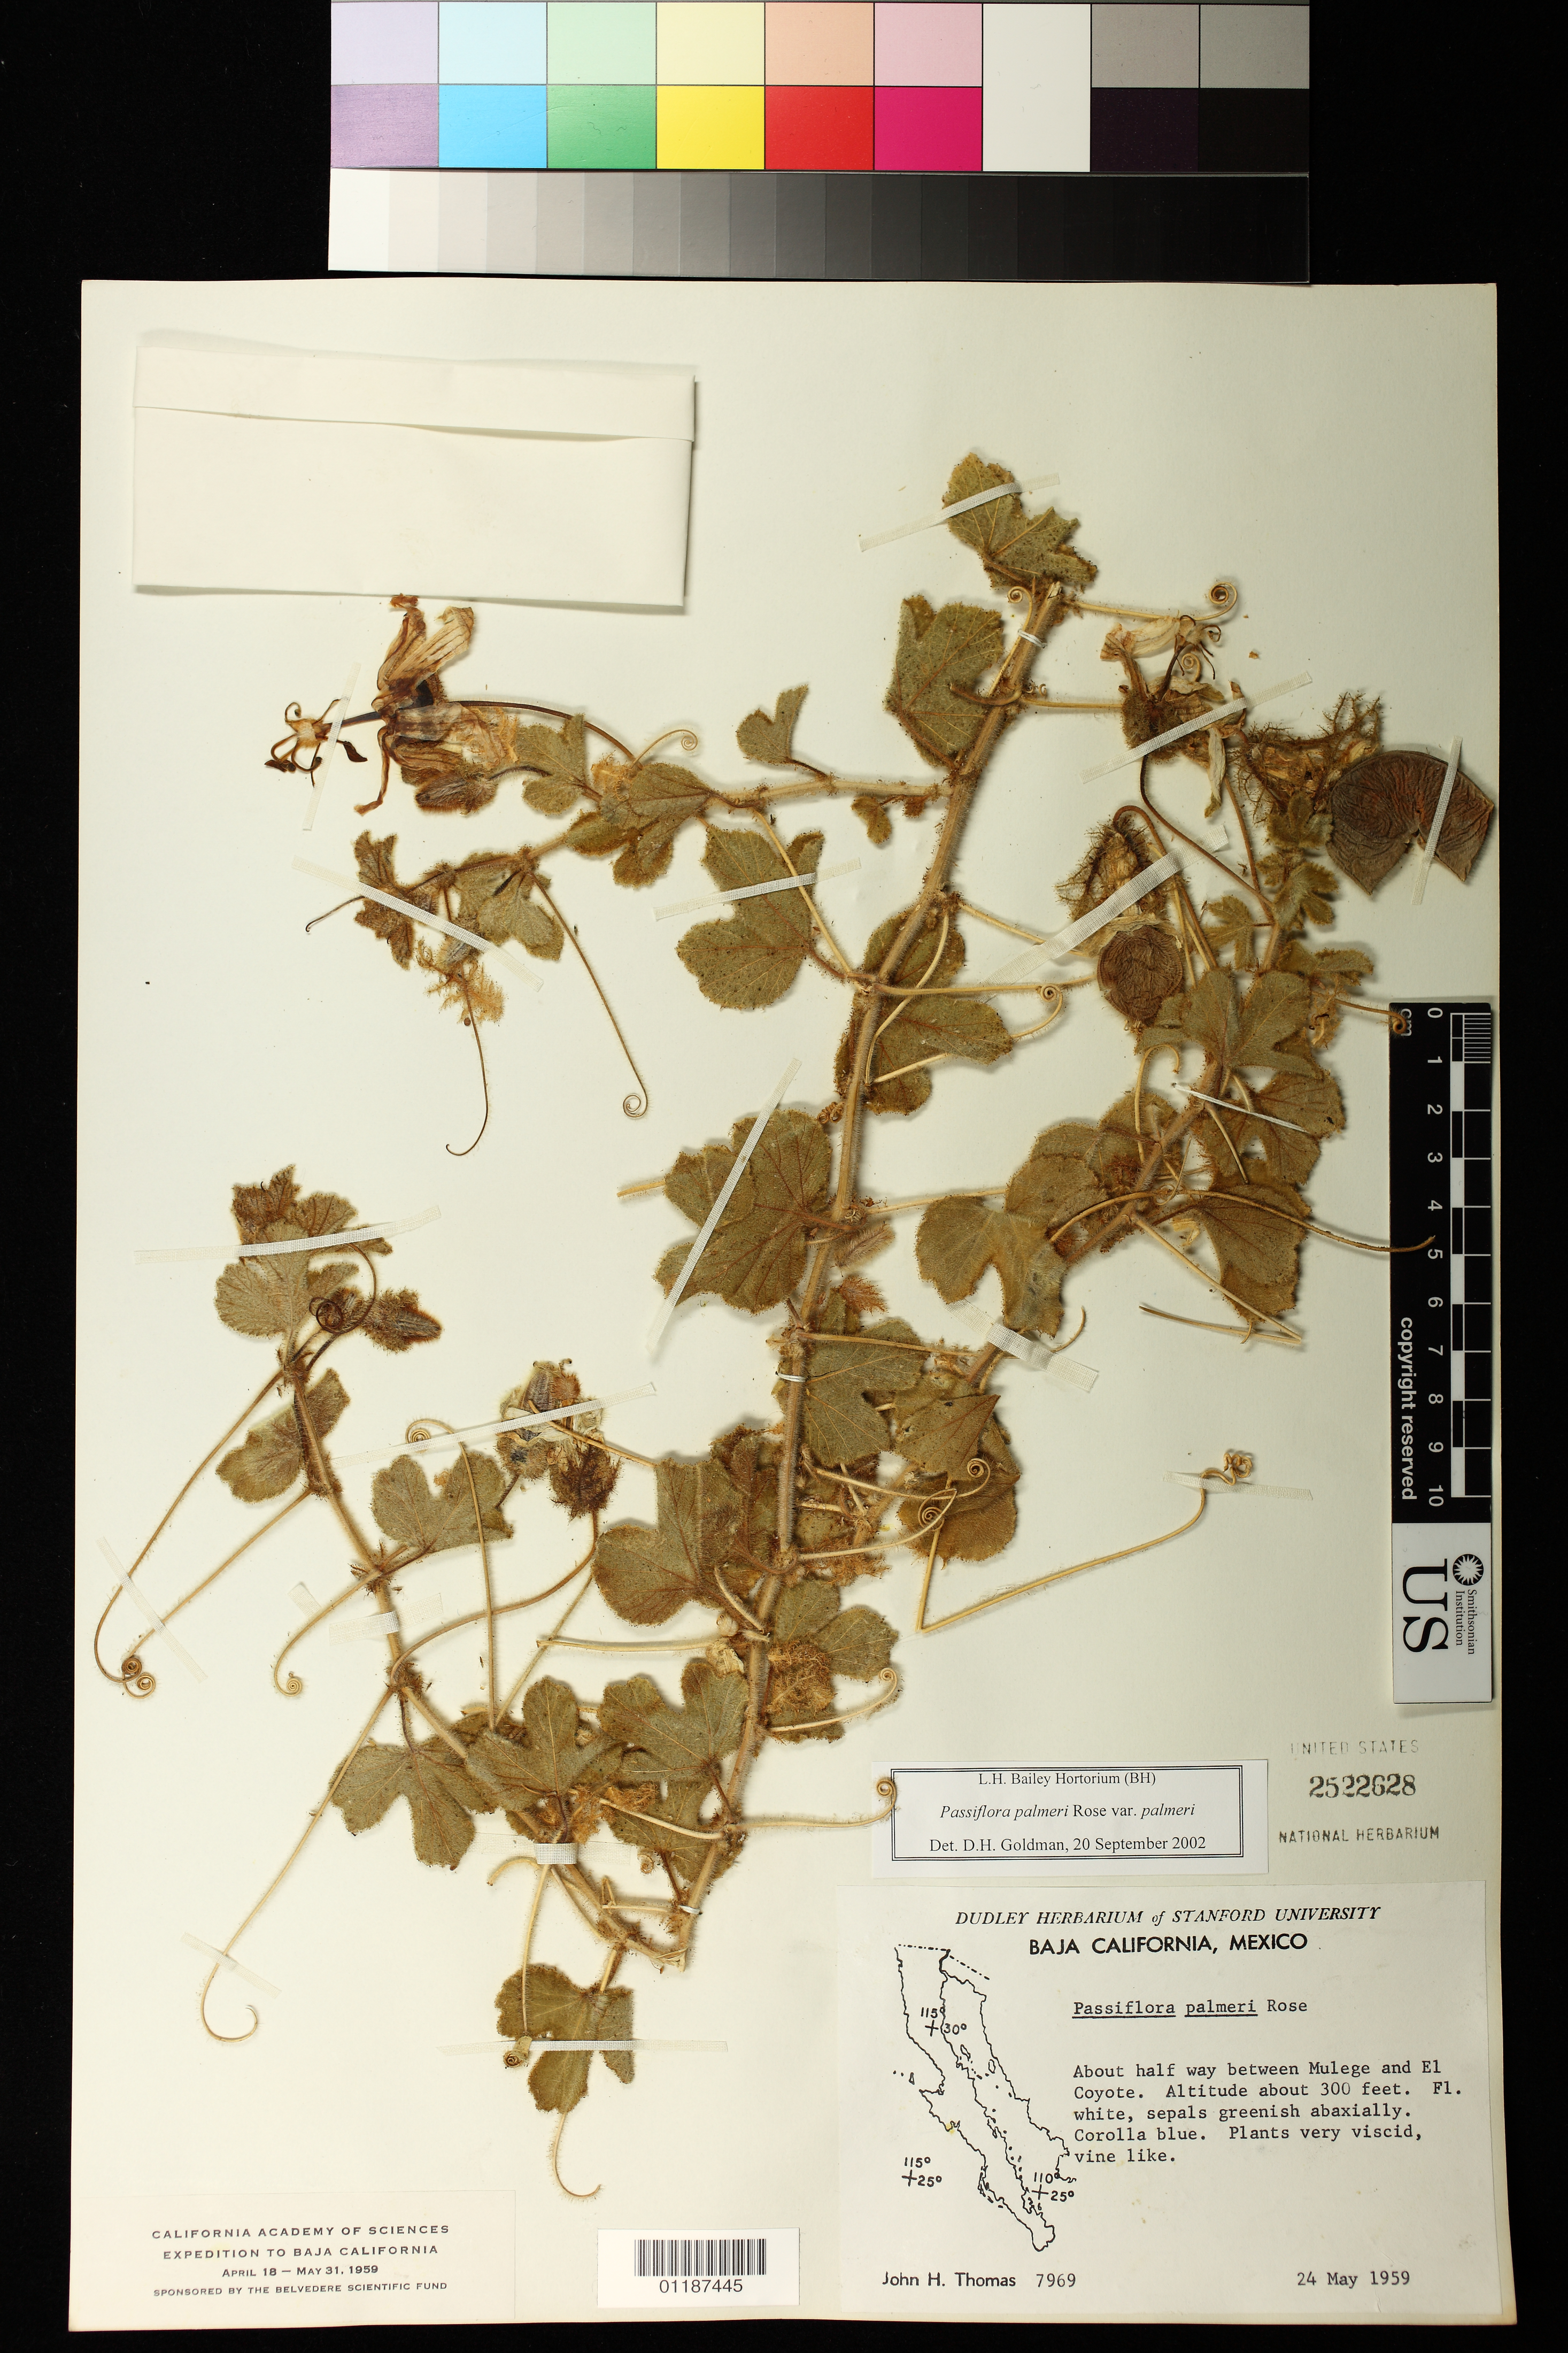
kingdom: Plantae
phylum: Tracheophyta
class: Magnoliopsida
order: Malpighiales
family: Passifloraceae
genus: Passiflora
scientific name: Passiflora palmeri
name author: Rose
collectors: J. H. Thomas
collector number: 7969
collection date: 1959-05-24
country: Mexico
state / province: Baja California Sur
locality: About half way between Mulegé and El Coyote.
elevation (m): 91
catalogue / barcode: US 2522628